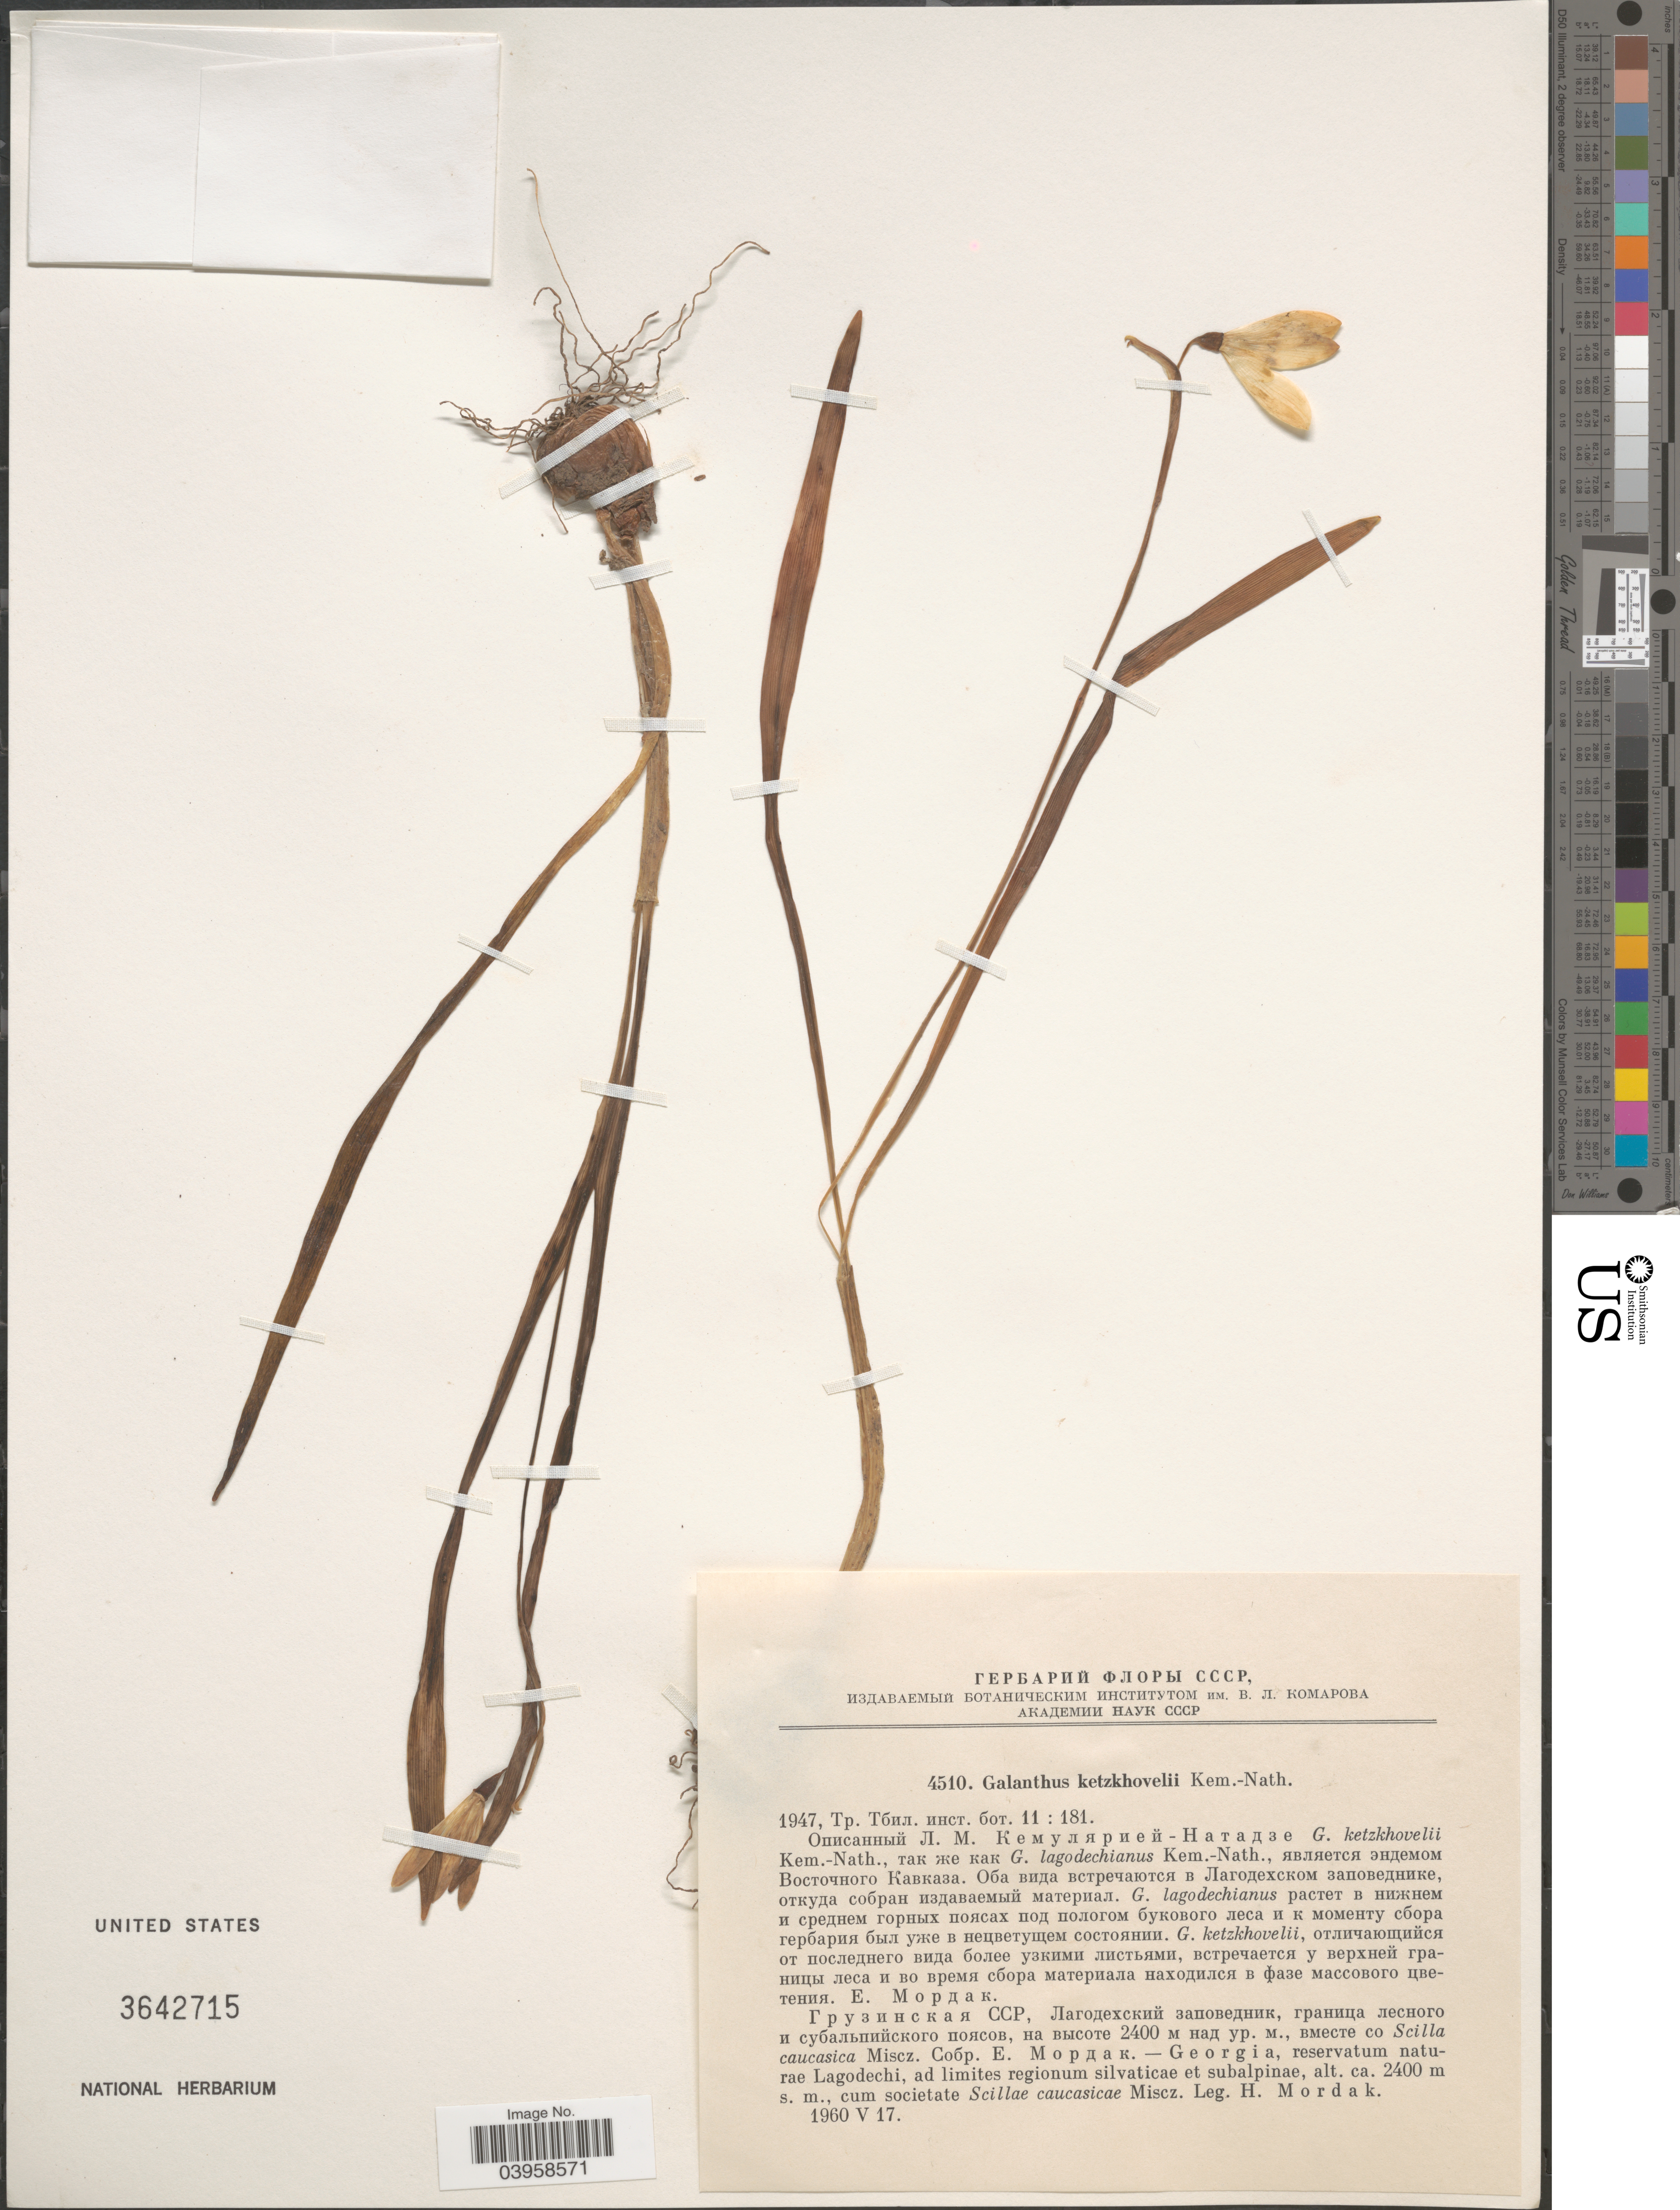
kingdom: Plantae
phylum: Tracheophyta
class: Liliopsida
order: Asparagales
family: Amaryllidaceae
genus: Galanthus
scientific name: Galanthus ketzkhovelii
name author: Kem.-Nath.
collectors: H. Mordak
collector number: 4510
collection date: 1960-05-17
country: Georgia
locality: X - Georgia, reservatum naturae Lagodechi, ad limites regionum silvaticae et subalpinae.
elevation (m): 2400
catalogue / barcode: US 3642715